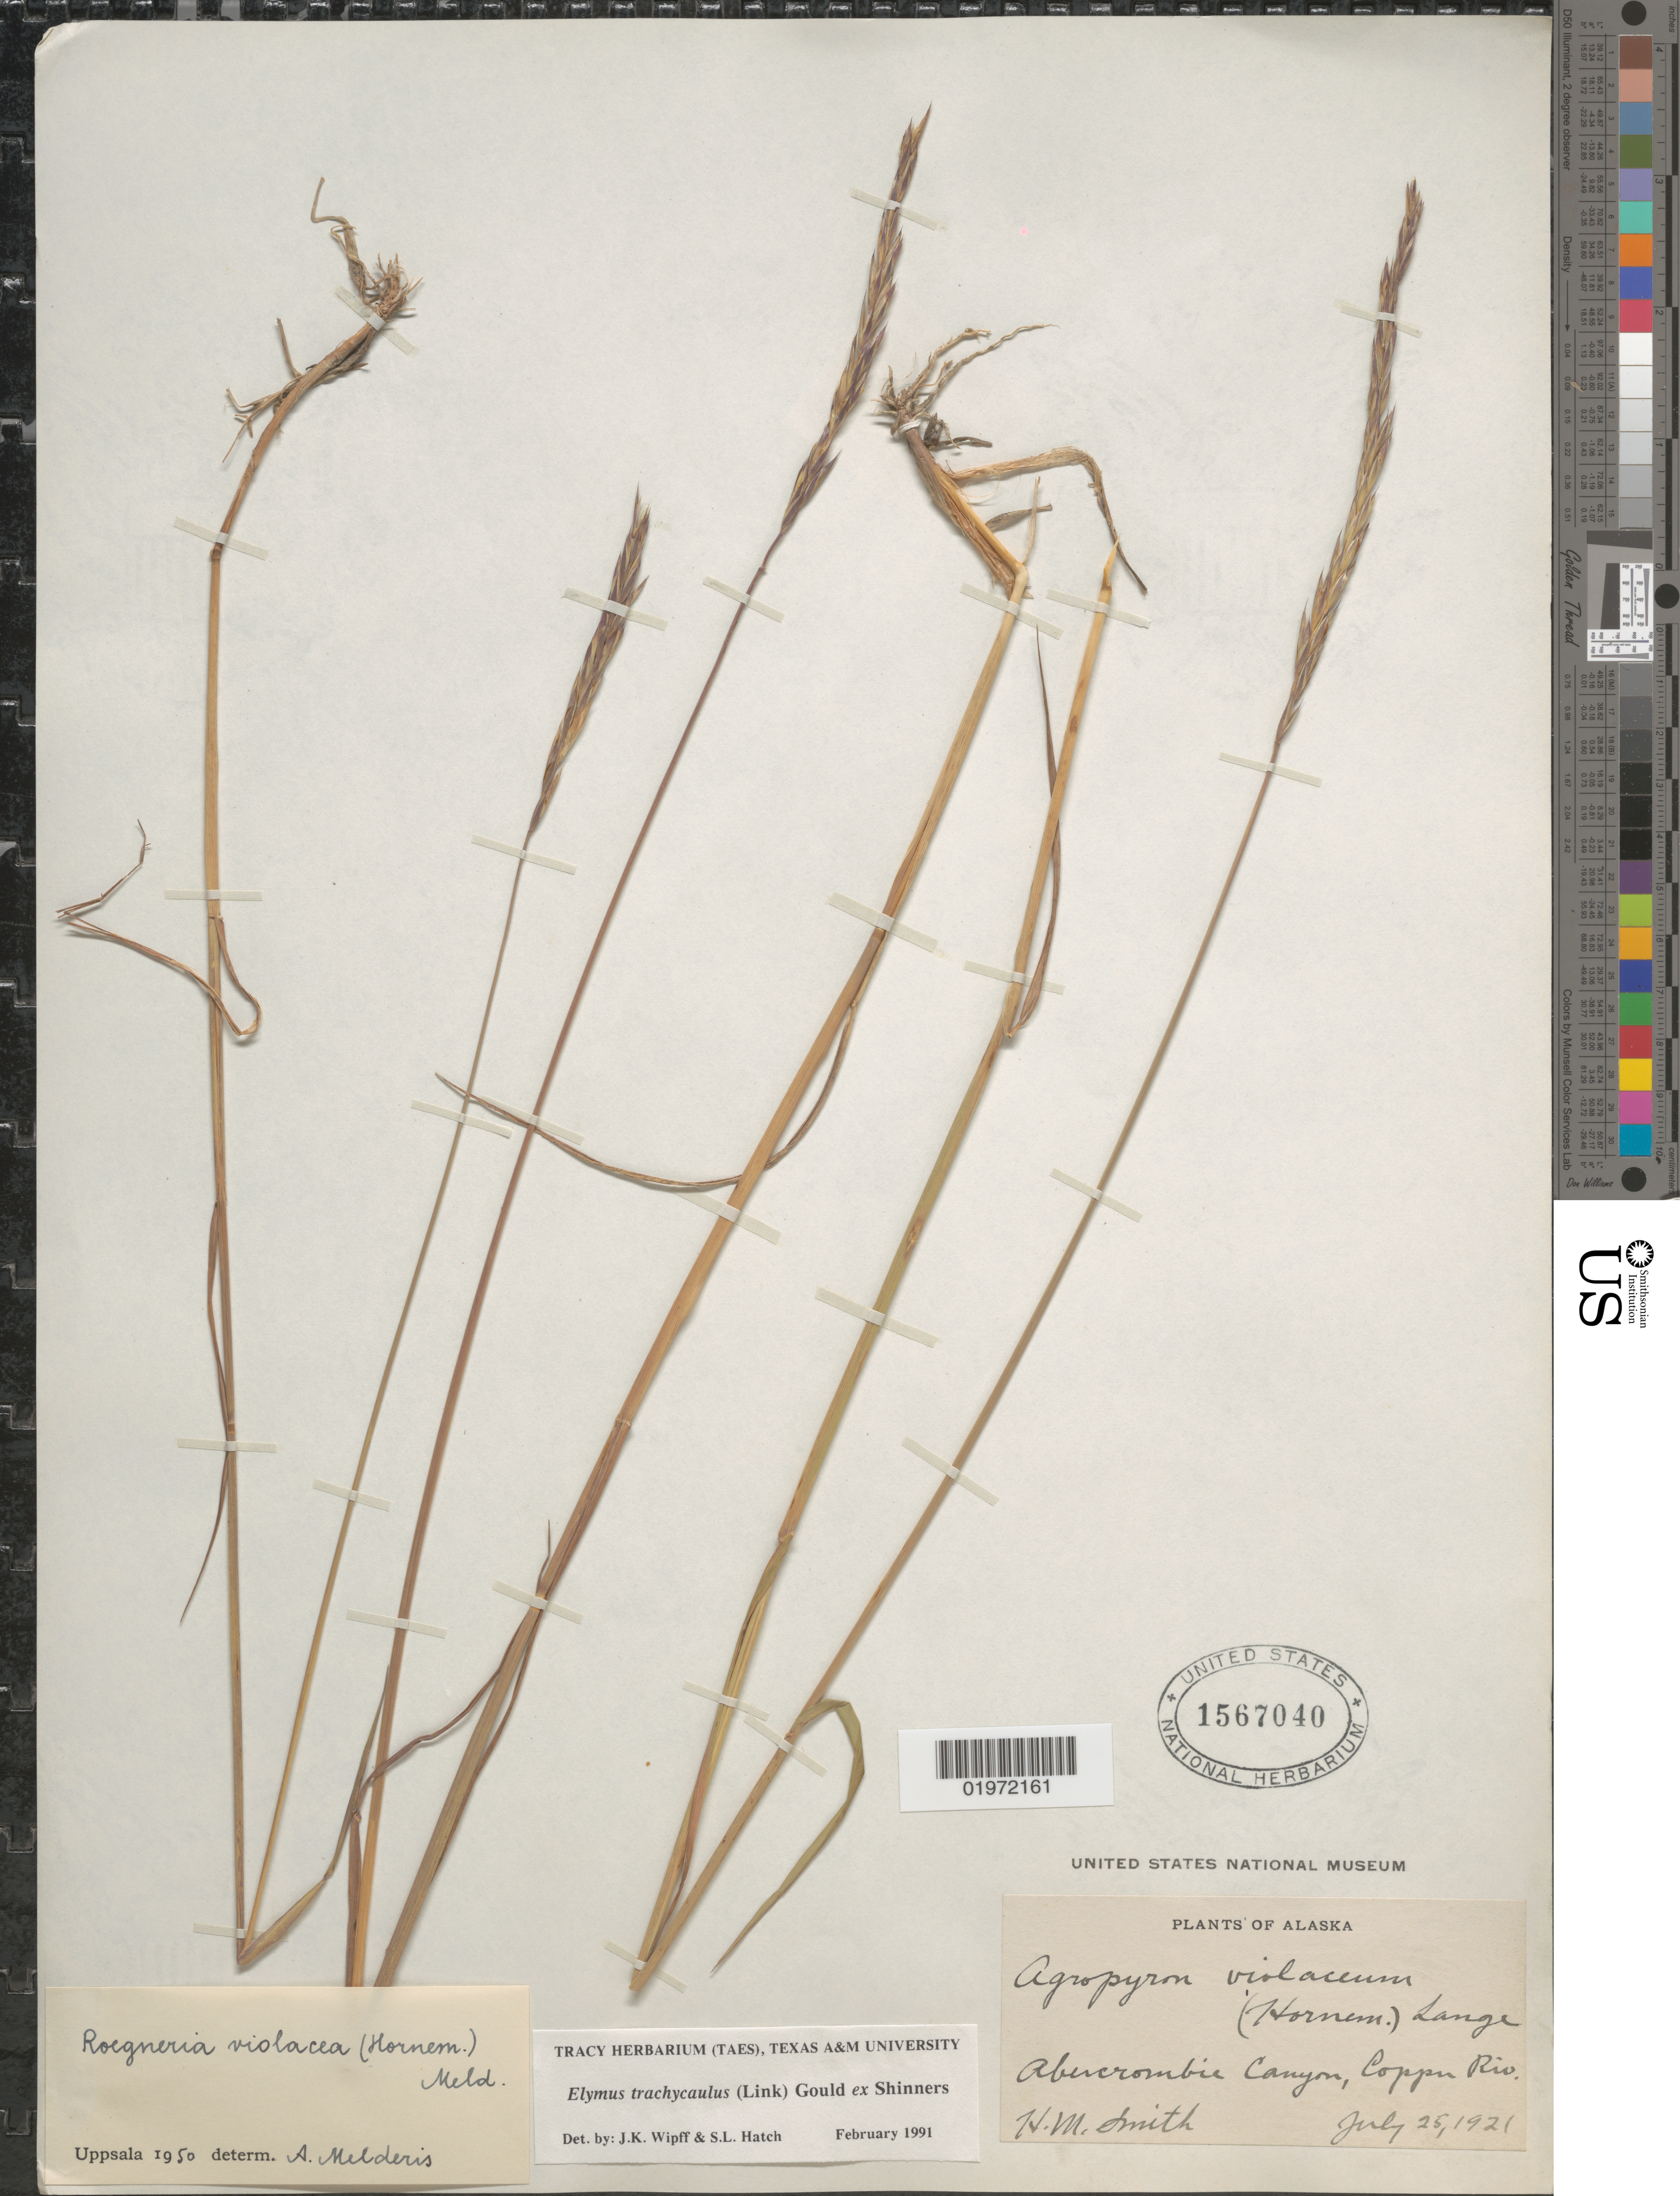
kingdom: Plantae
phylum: Tracheophyta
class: Liliopsida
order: Poales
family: Poaceae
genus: Elymus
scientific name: Elymus trachycaulus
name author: (Link) Gould ex Shinners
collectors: H. M. Smith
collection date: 1921-07-25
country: United States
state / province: Alaska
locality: Abercrombie Canyon, Coppu Rio.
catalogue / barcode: US 1567040